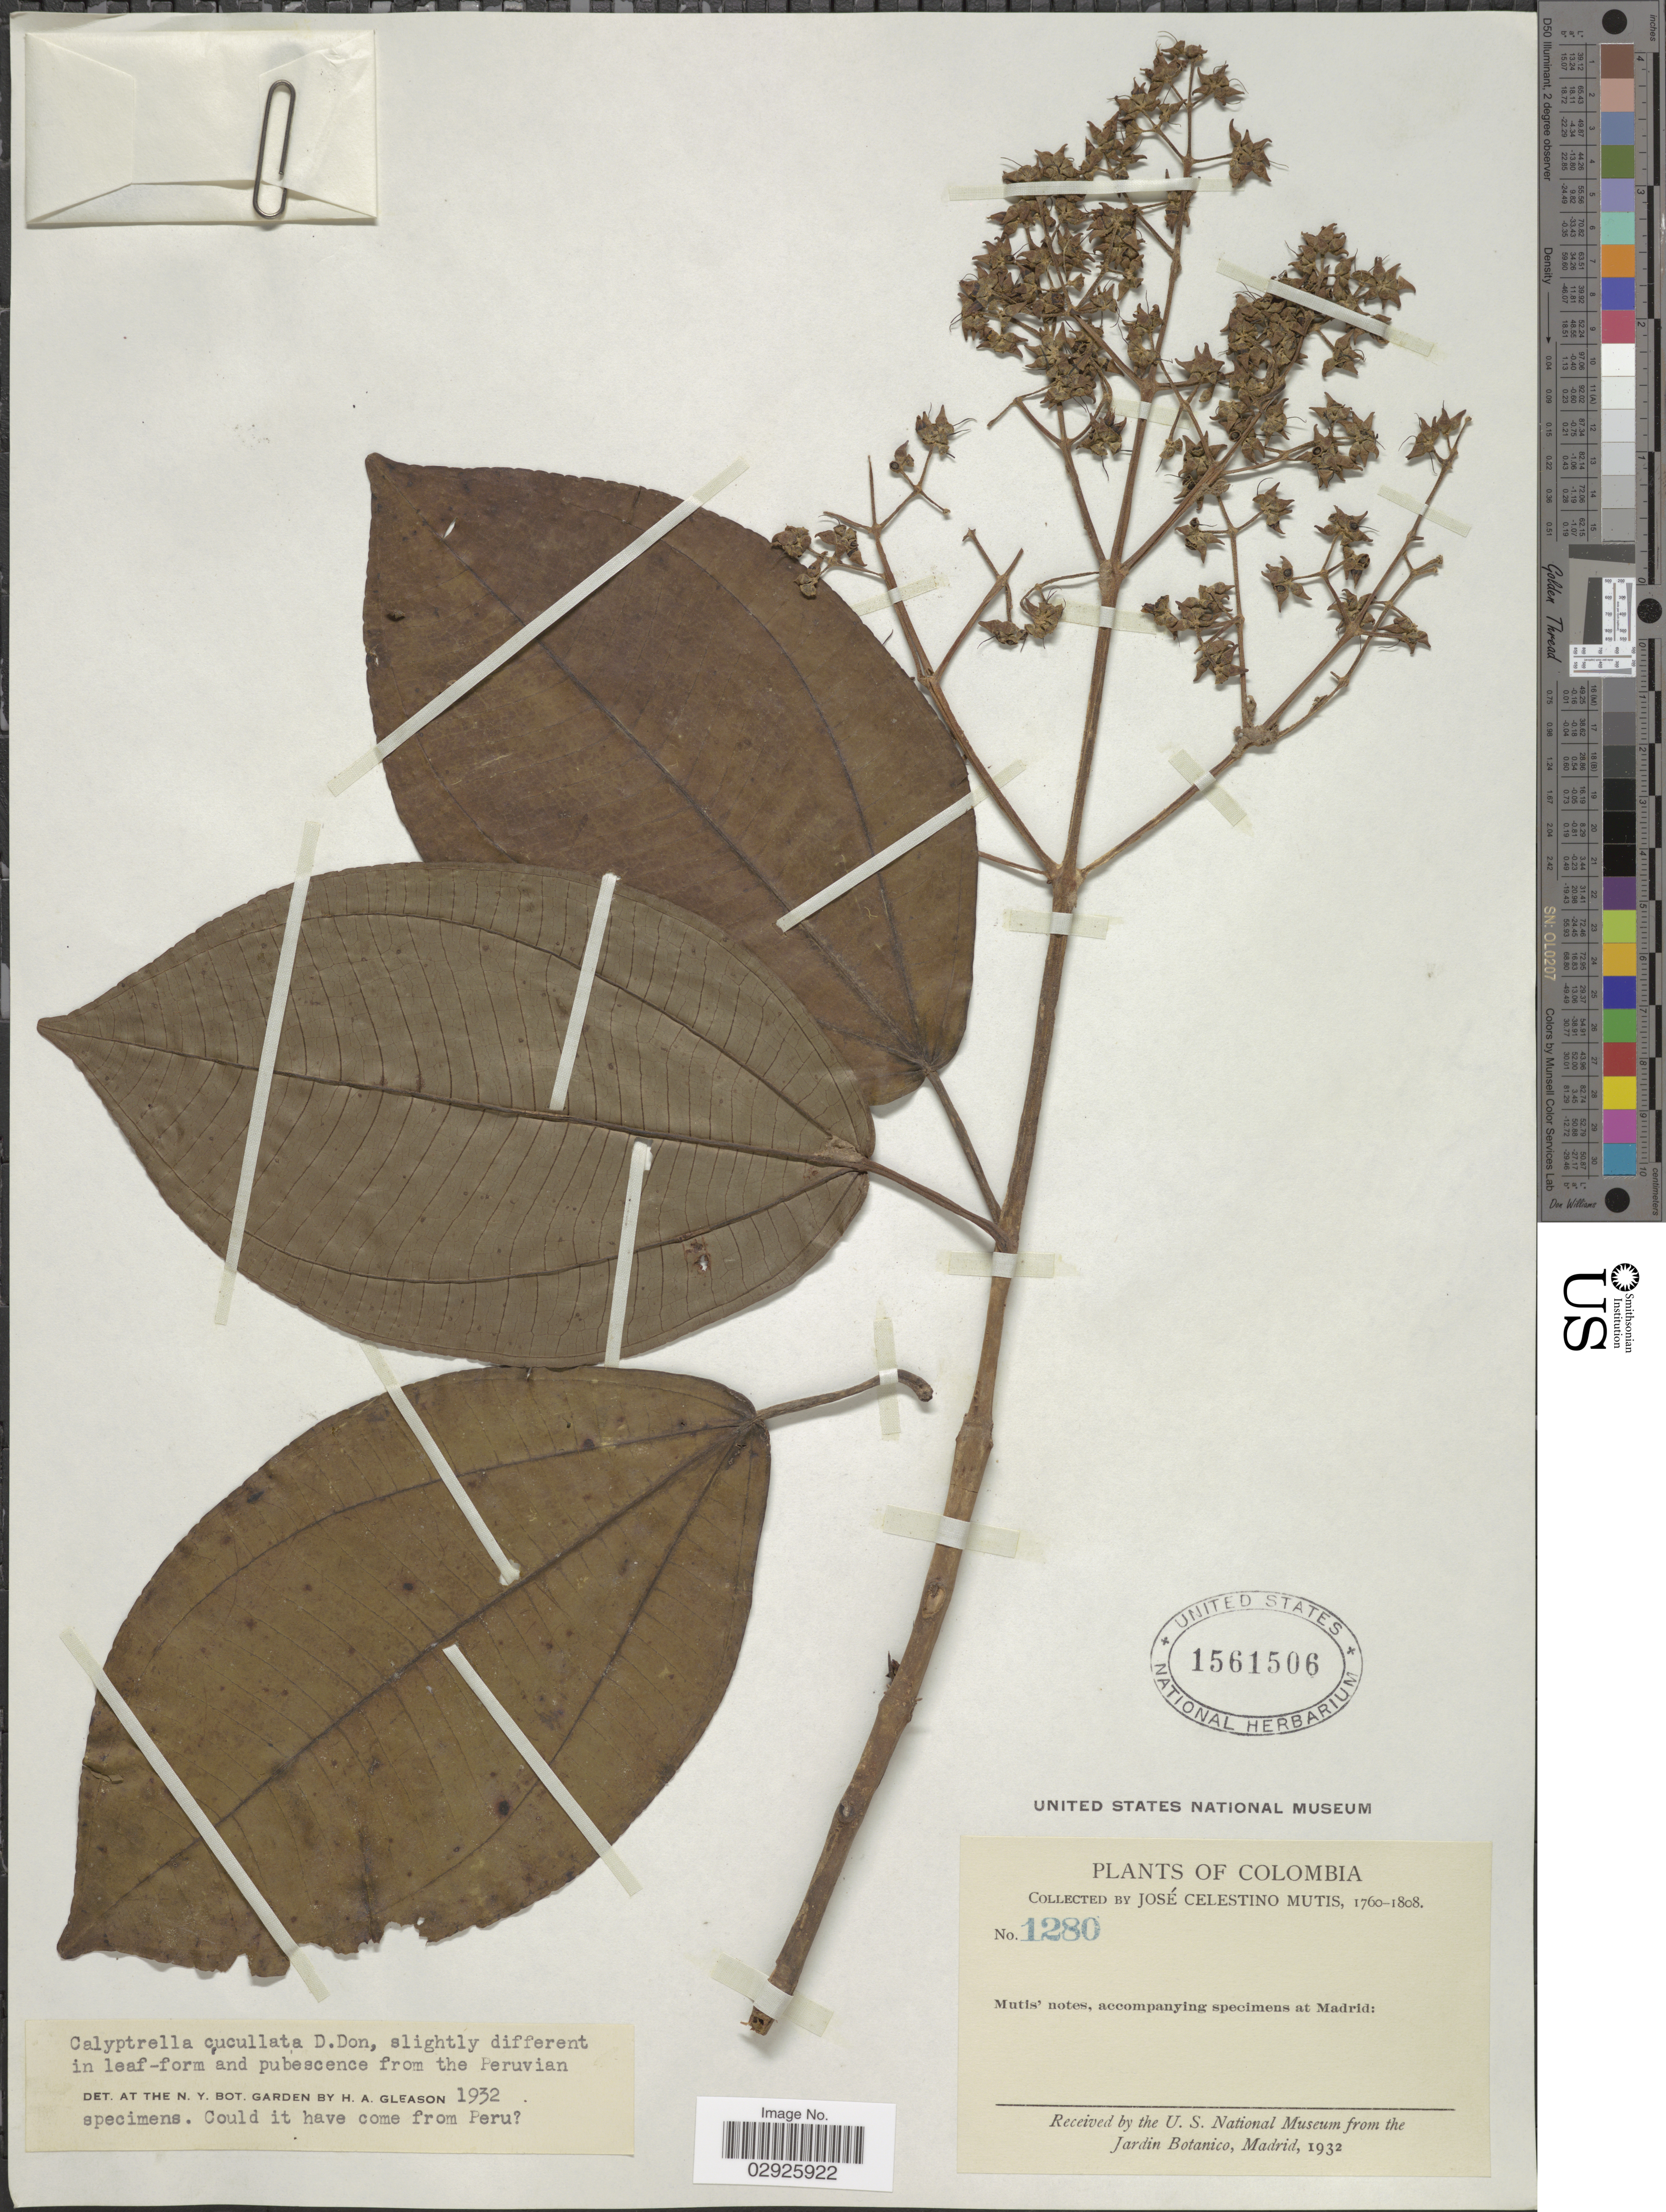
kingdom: Plantae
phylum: Tracheophyta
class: Magnoliopsida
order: Myrtales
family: Melastomataceae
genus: Graffenrieda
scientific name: Graffenrieda galeottii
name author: (Naudin) L.O. Williams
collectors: J. C. B. Mutis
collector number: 1280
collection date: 1760/1808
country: Colombia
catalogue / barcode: US 1561506